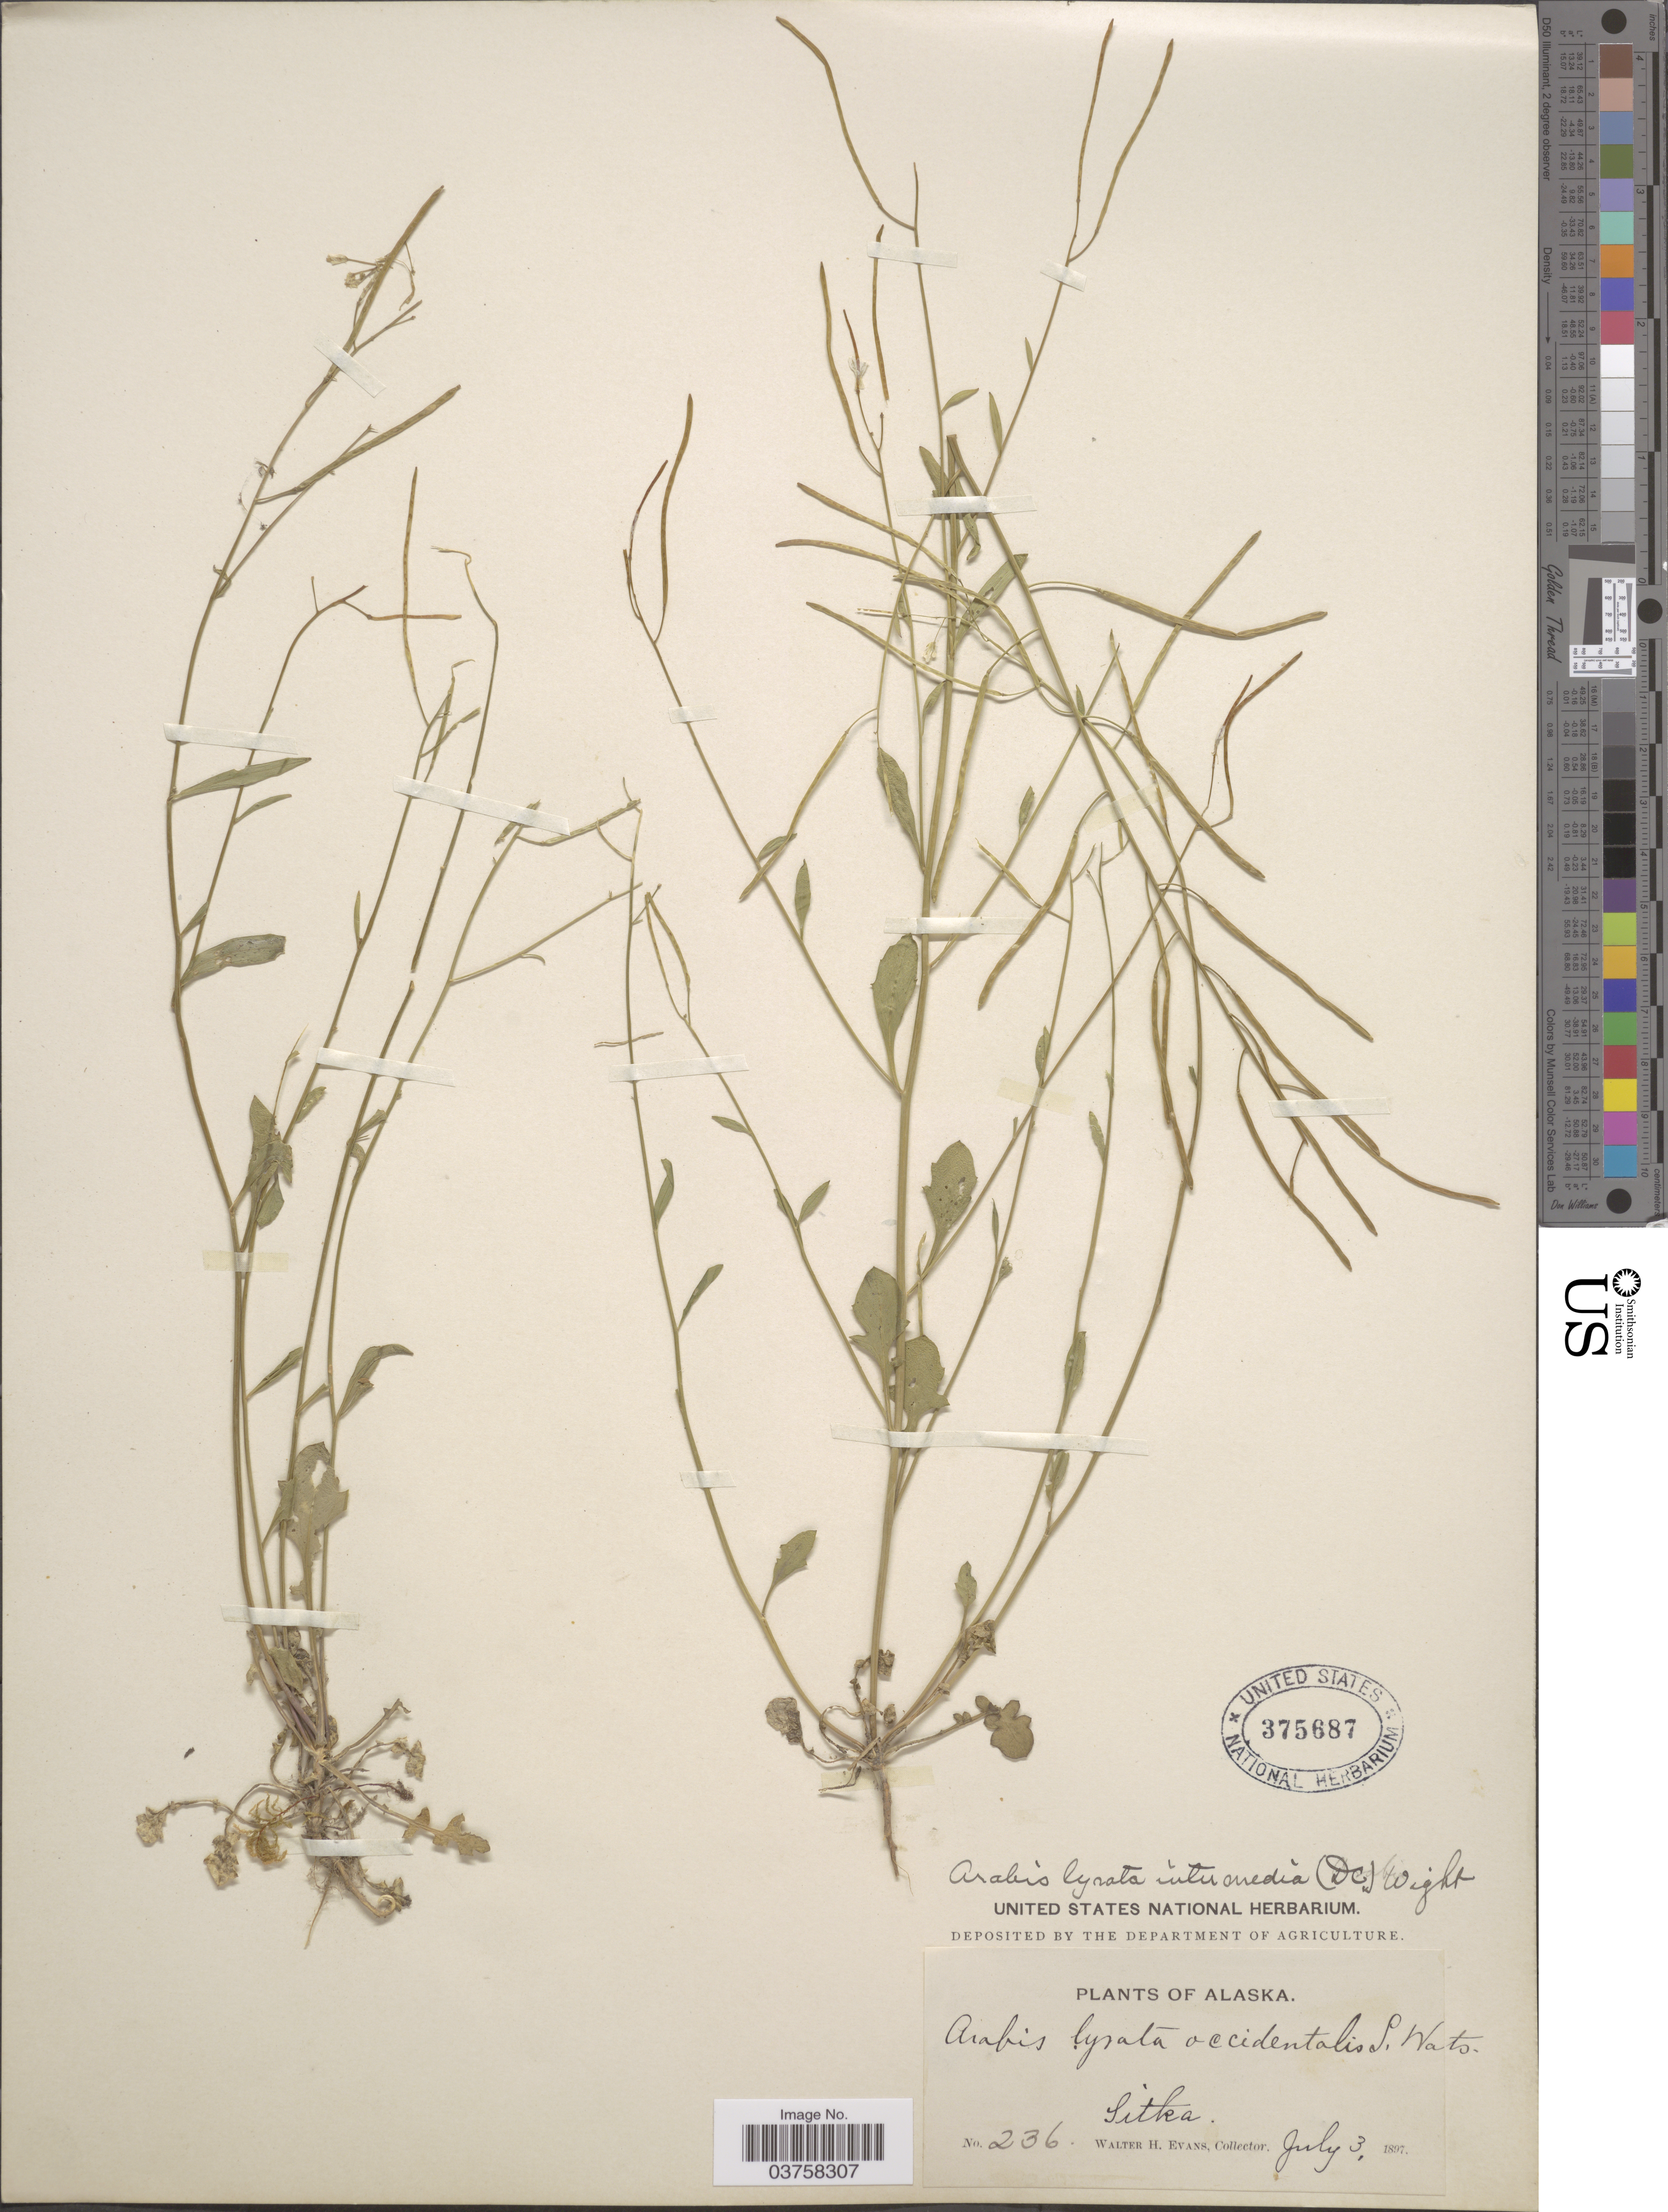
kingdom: Plantae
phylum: Tracheophyta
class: Magnoliopsida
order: Brassicales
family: Brassicaceae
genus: Arabidopsis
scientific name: Arabidopsis lyrata subsp. kamchatica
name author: (Fisch. ex DC.) O'Kane & Al-Shehbaz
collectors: W. H. Evans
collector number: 236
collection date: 1897-07-03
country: United States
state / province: Alaska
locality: Sitka.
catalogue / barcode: US 375687